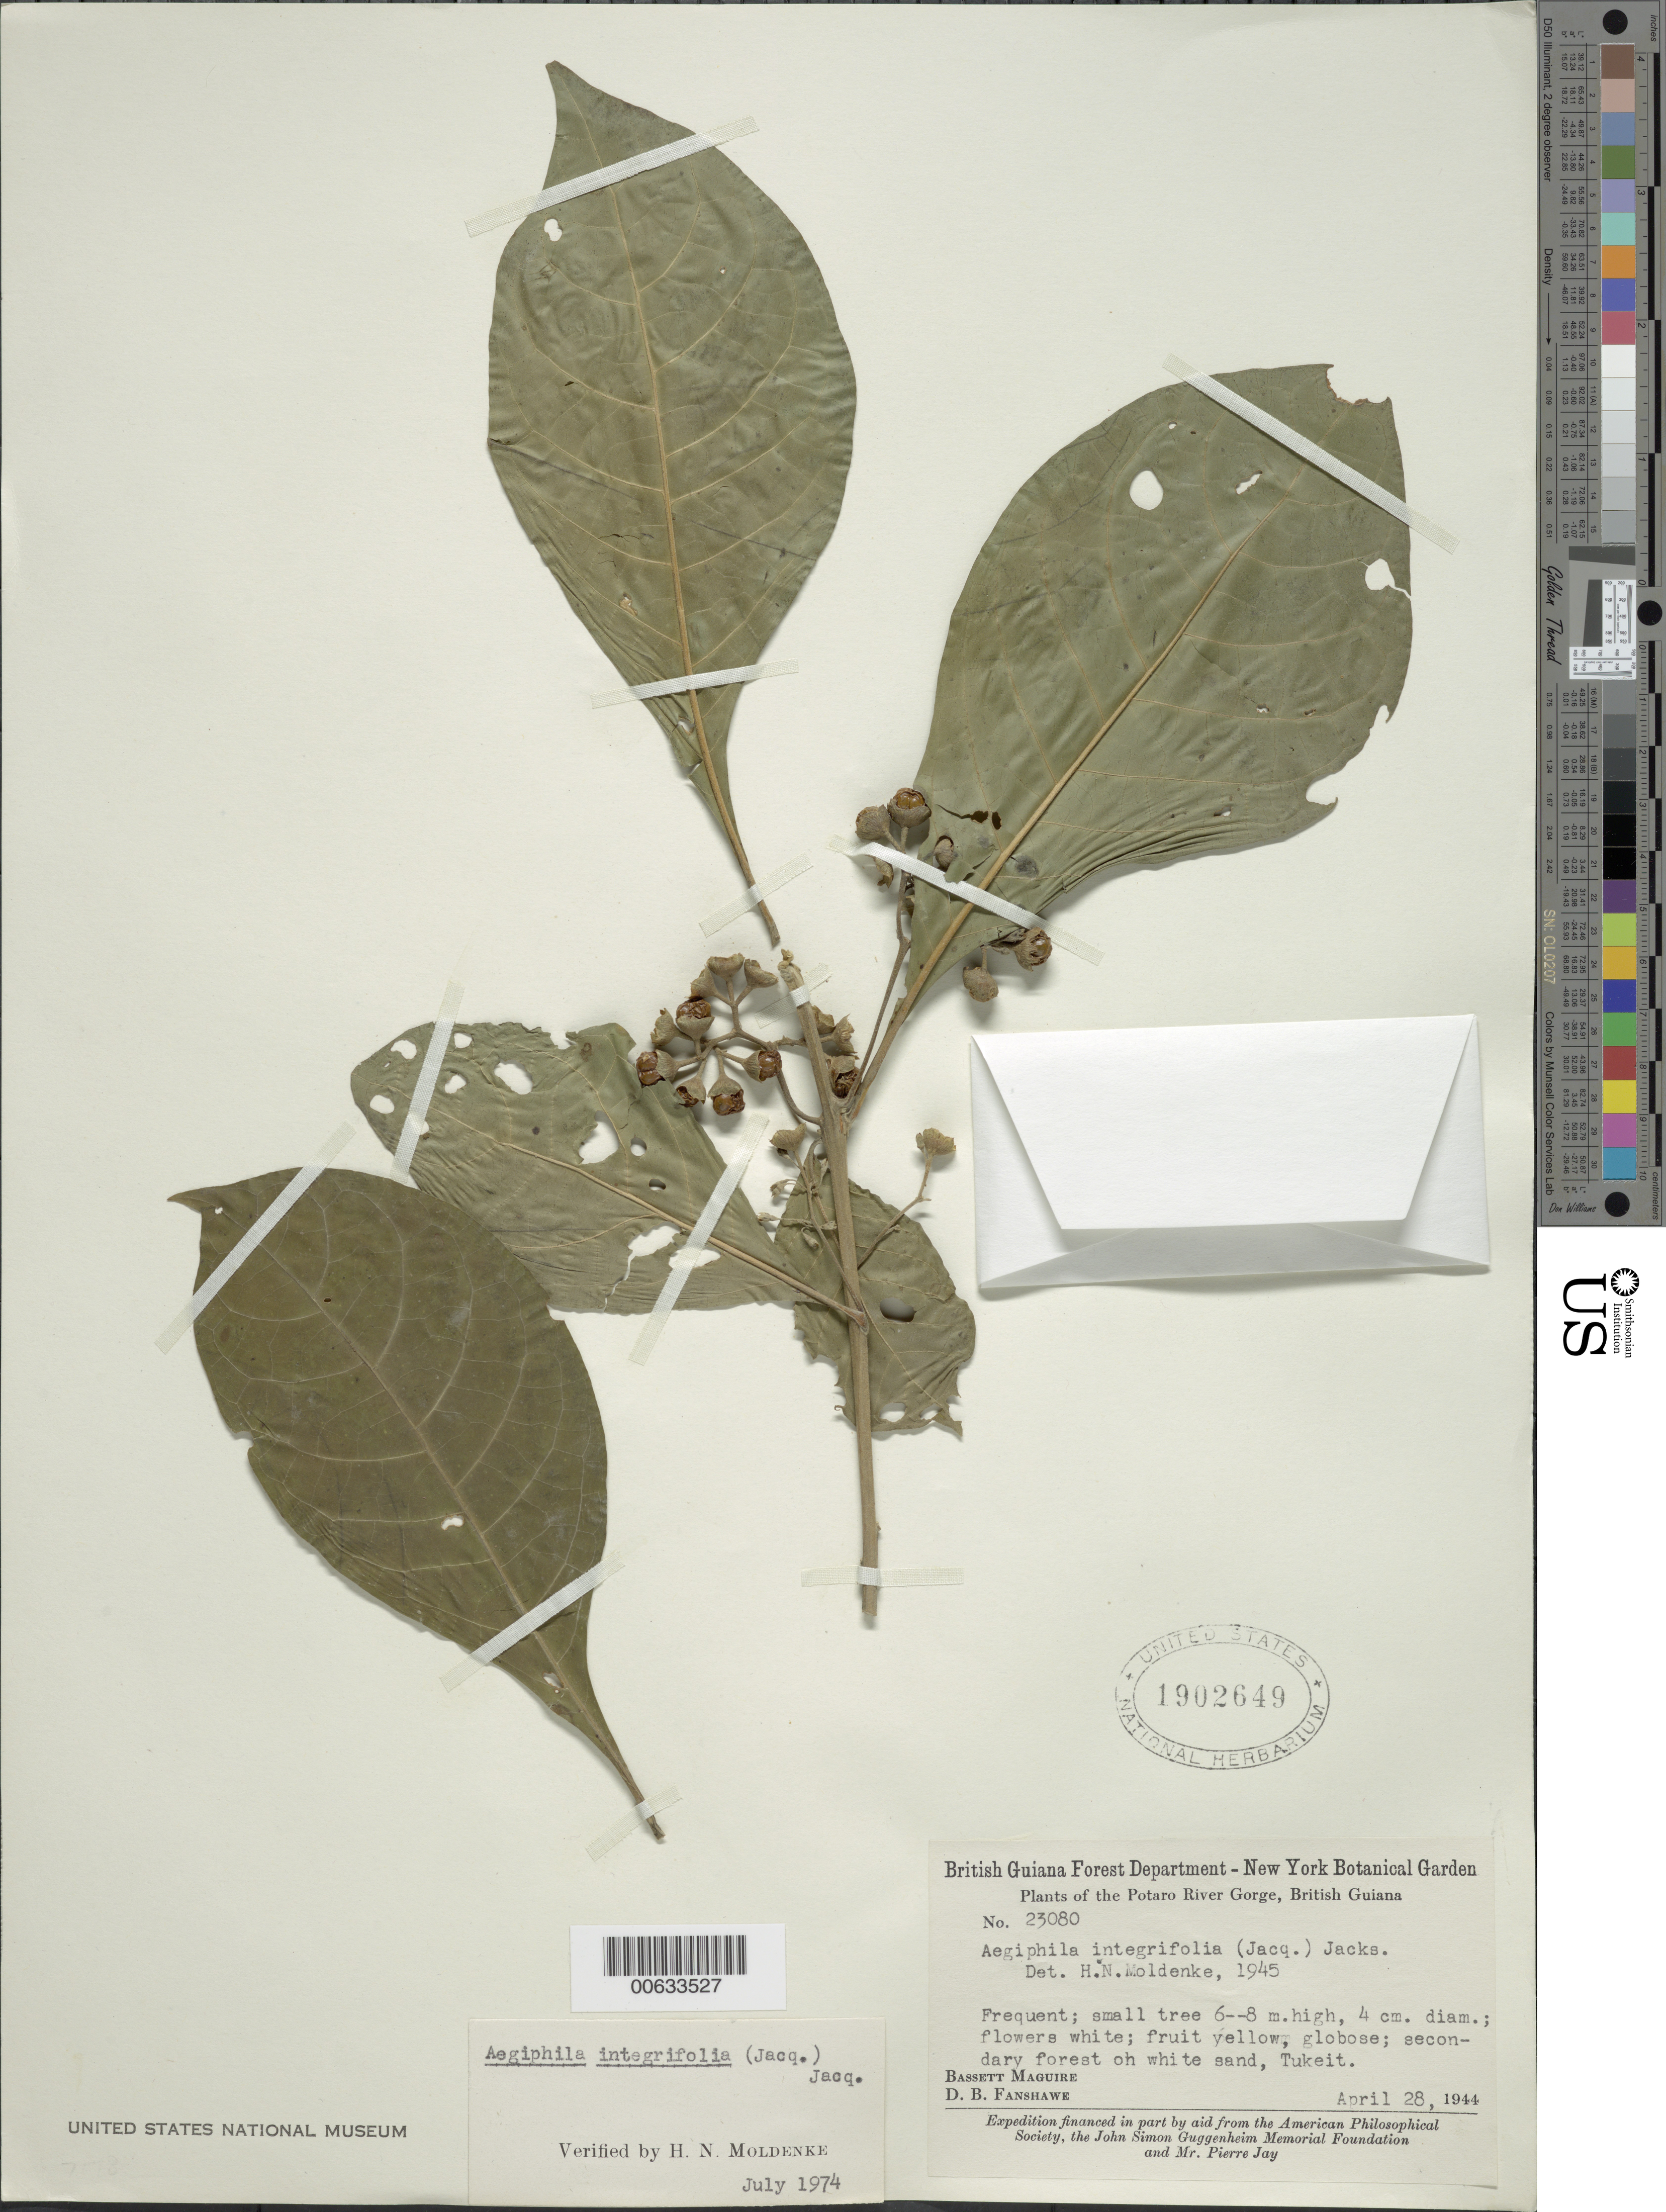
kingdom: Plantae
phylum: Tracheophyta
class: Magnoliopsida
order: Lamiales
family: Lamiaceae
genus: Aegiphila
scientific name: Aegiphila integrifolia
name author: (Jacq.) B.D. Jacks.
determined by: Moldenke, H. N.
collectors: B. Maguire & D. B. Fanshawe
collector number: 23080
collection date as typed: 28-Apr-44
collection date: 1944-04-28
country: Guyana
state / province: Potaro-Siparuni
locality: Potaro River Gorge, trail from Tukeit to Kaiatuk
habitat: Secondary forest on white sand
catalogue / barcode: US 1902649